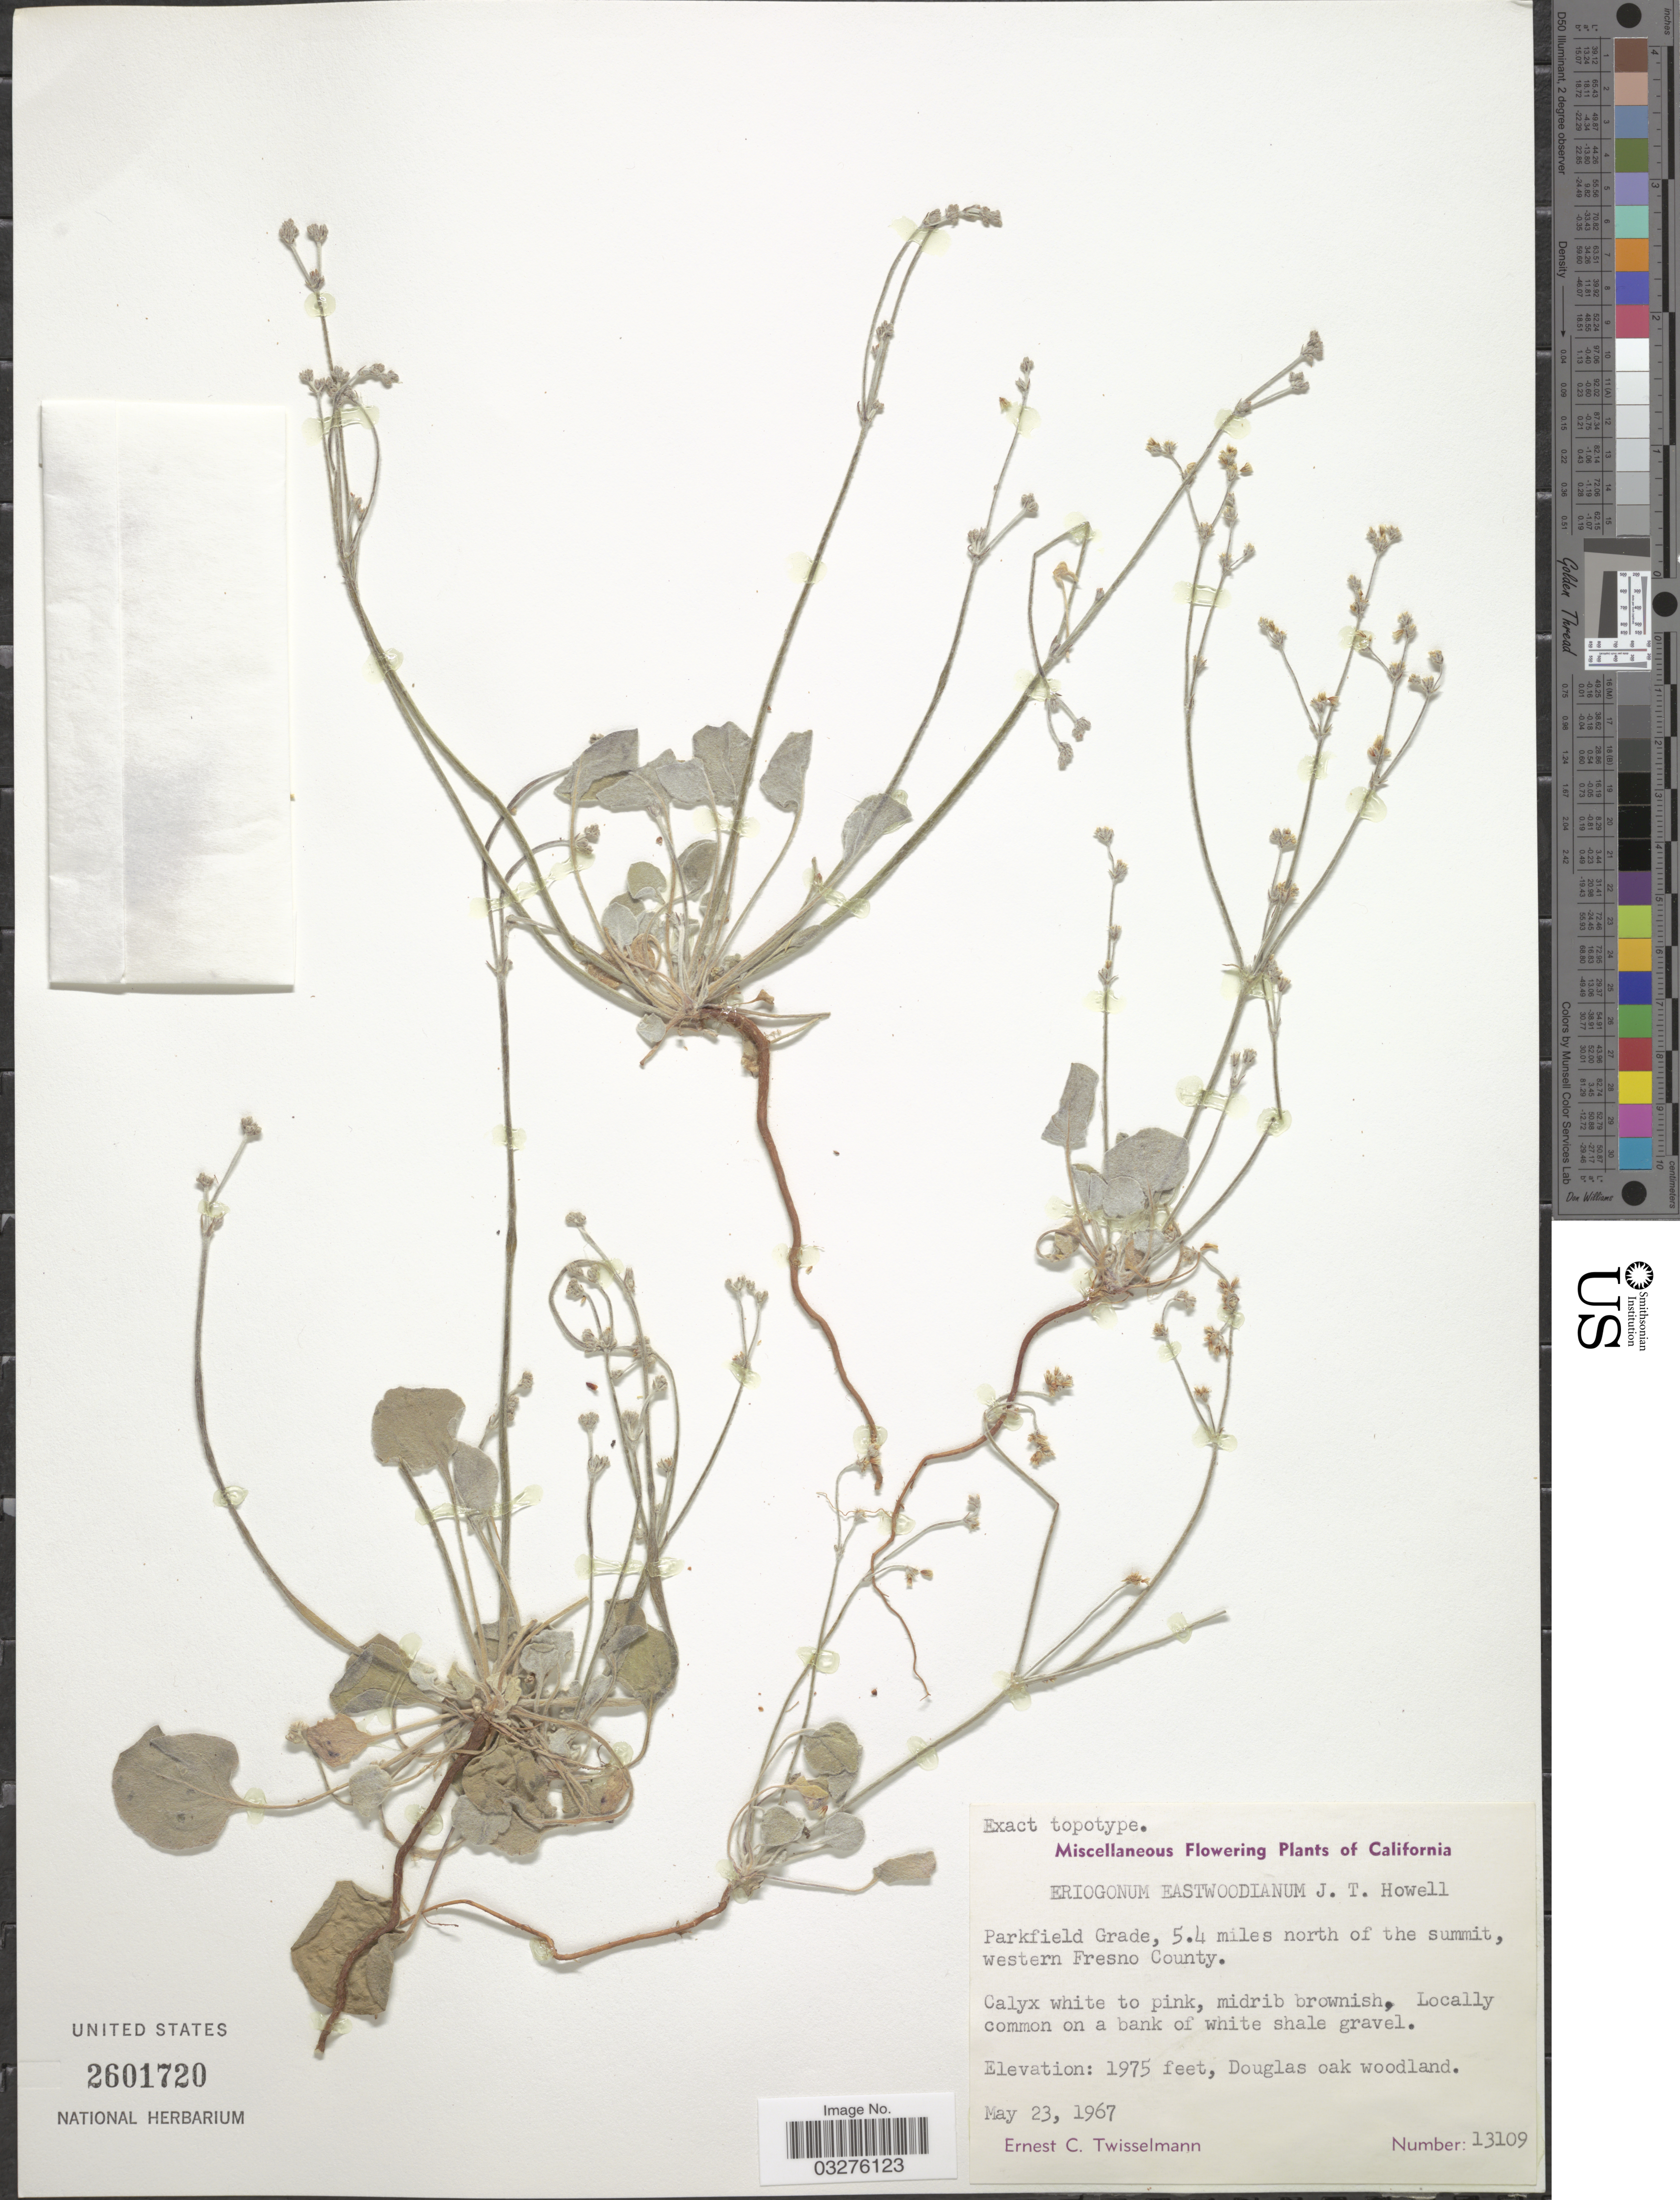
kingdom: Plantae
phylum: Tracheophyta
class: Magnoliopsida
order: Caryophyllales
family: Polygonaceae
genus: Eriogonum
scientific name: Eriogonum eastwoodianum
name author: J.T. Howell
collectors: E. Twisselmann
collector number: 13109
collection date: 1967-05-23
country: United States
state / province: California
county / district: Fresno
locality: Parkfield Grade, 5.4 miles north of the summit, western Fresno County.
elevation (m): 602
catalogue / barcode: US 2601720